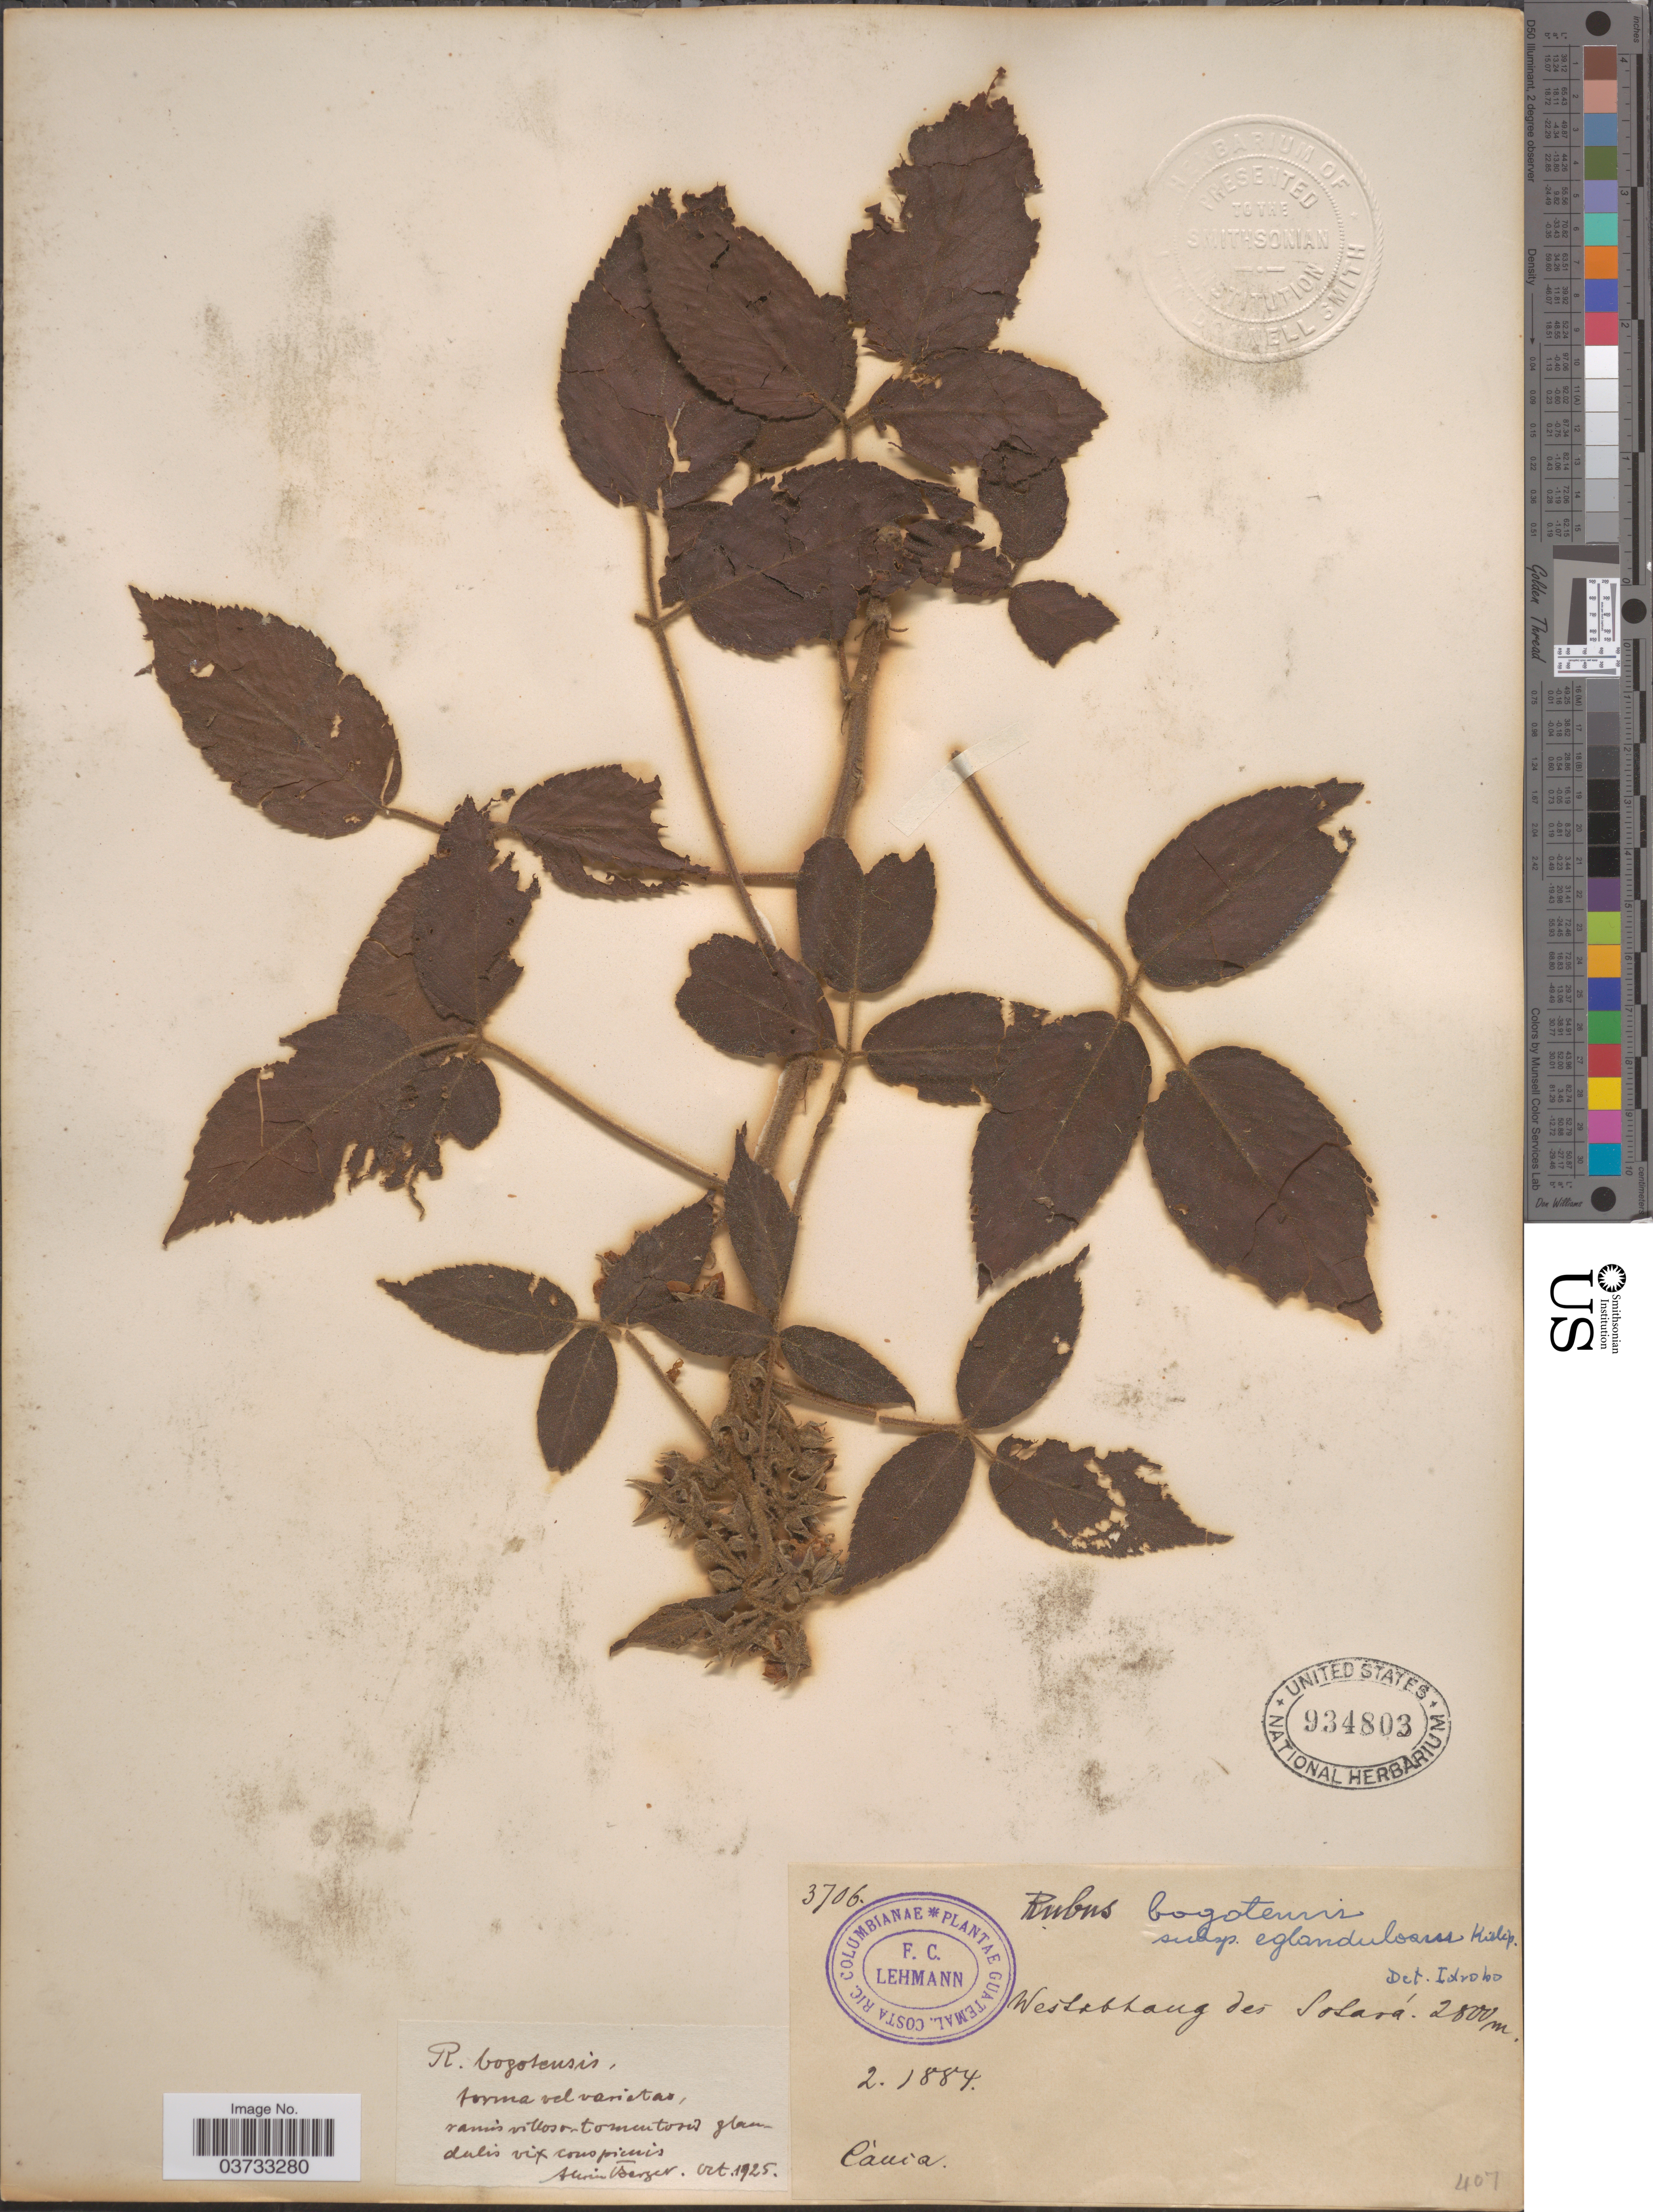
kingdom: Plantae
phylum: Tracheophyta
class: Magnoliopsida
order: Rosales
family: Rosaceae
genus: Rubus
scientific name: Rubus bogotensis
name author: Kunth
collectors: F. C. Lehmann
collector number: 3706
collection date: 1884-02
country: Colombia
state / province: Cauca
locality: Westabhang des Solará.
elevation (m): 2800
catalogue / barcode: US 934803